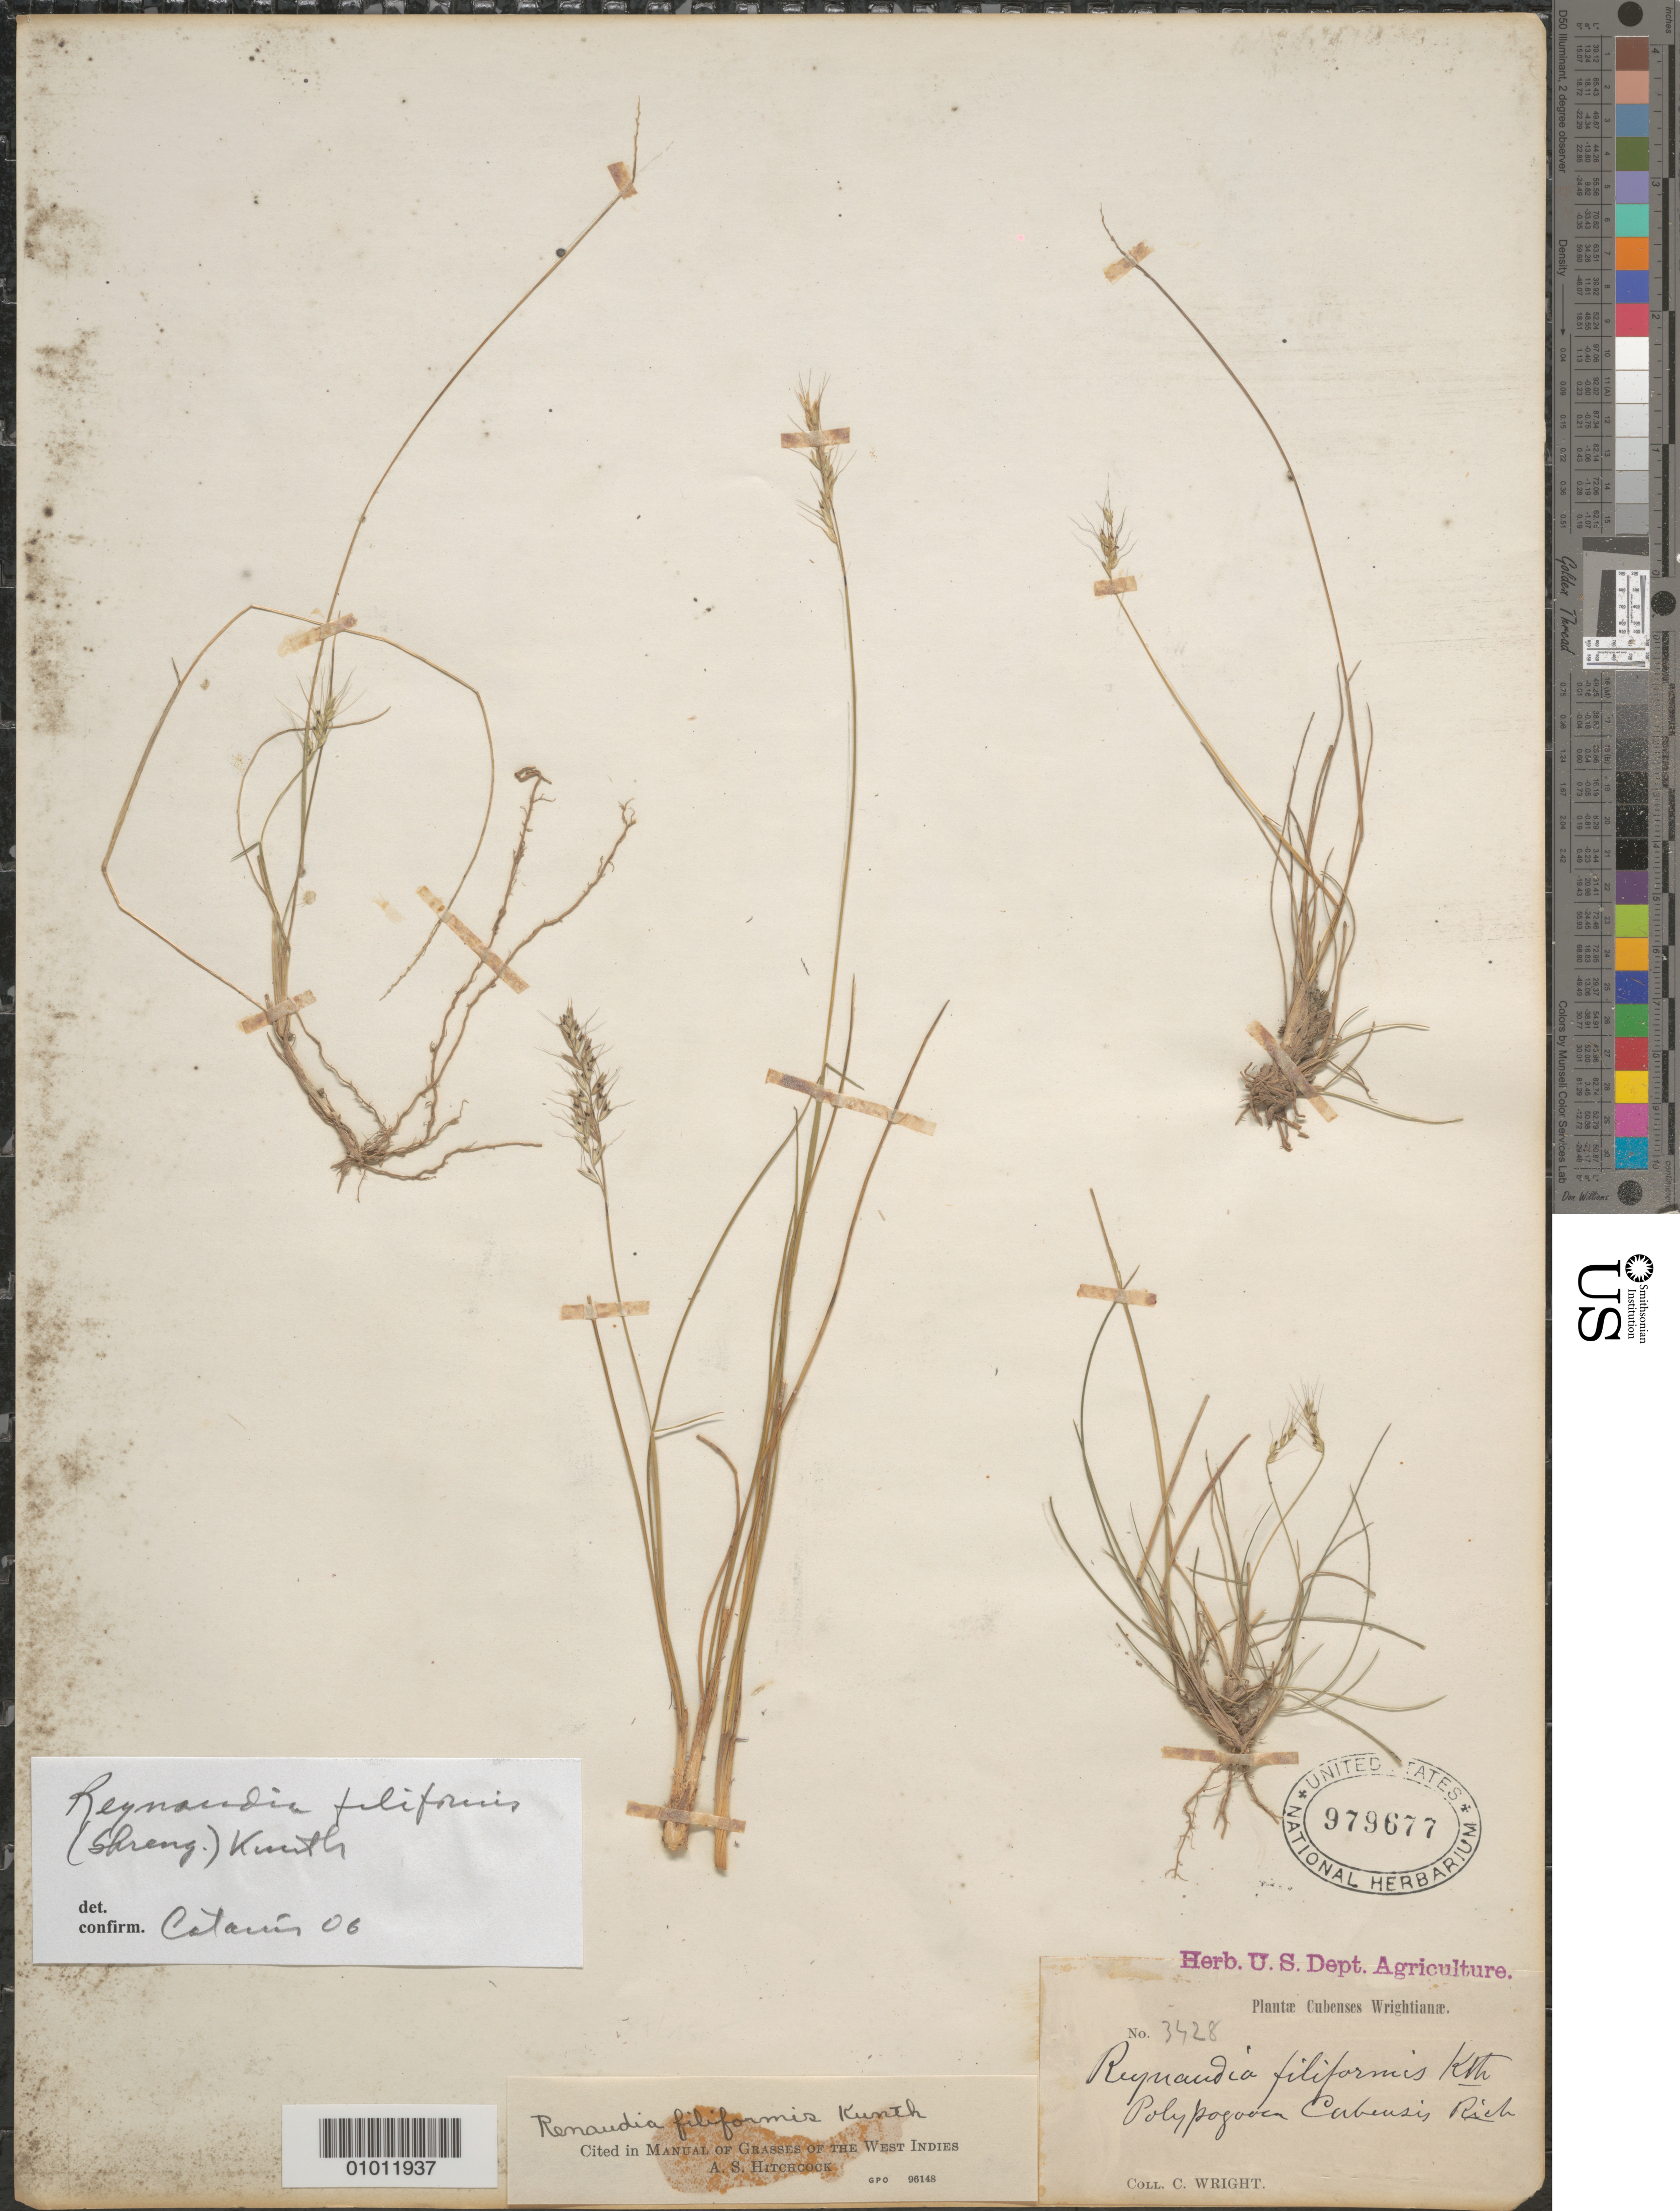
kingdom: Plantae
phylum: Tracheophyta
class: Liliopsida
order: Poales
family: Poaceae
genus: Reynaudia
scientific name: Reynaudia filiformis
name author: (Spreng. ex Schult.) Kunth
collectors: C. Wright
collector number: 3428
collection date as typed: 1800 to 1899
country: Cuba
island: Cuba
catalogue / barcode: US 979677